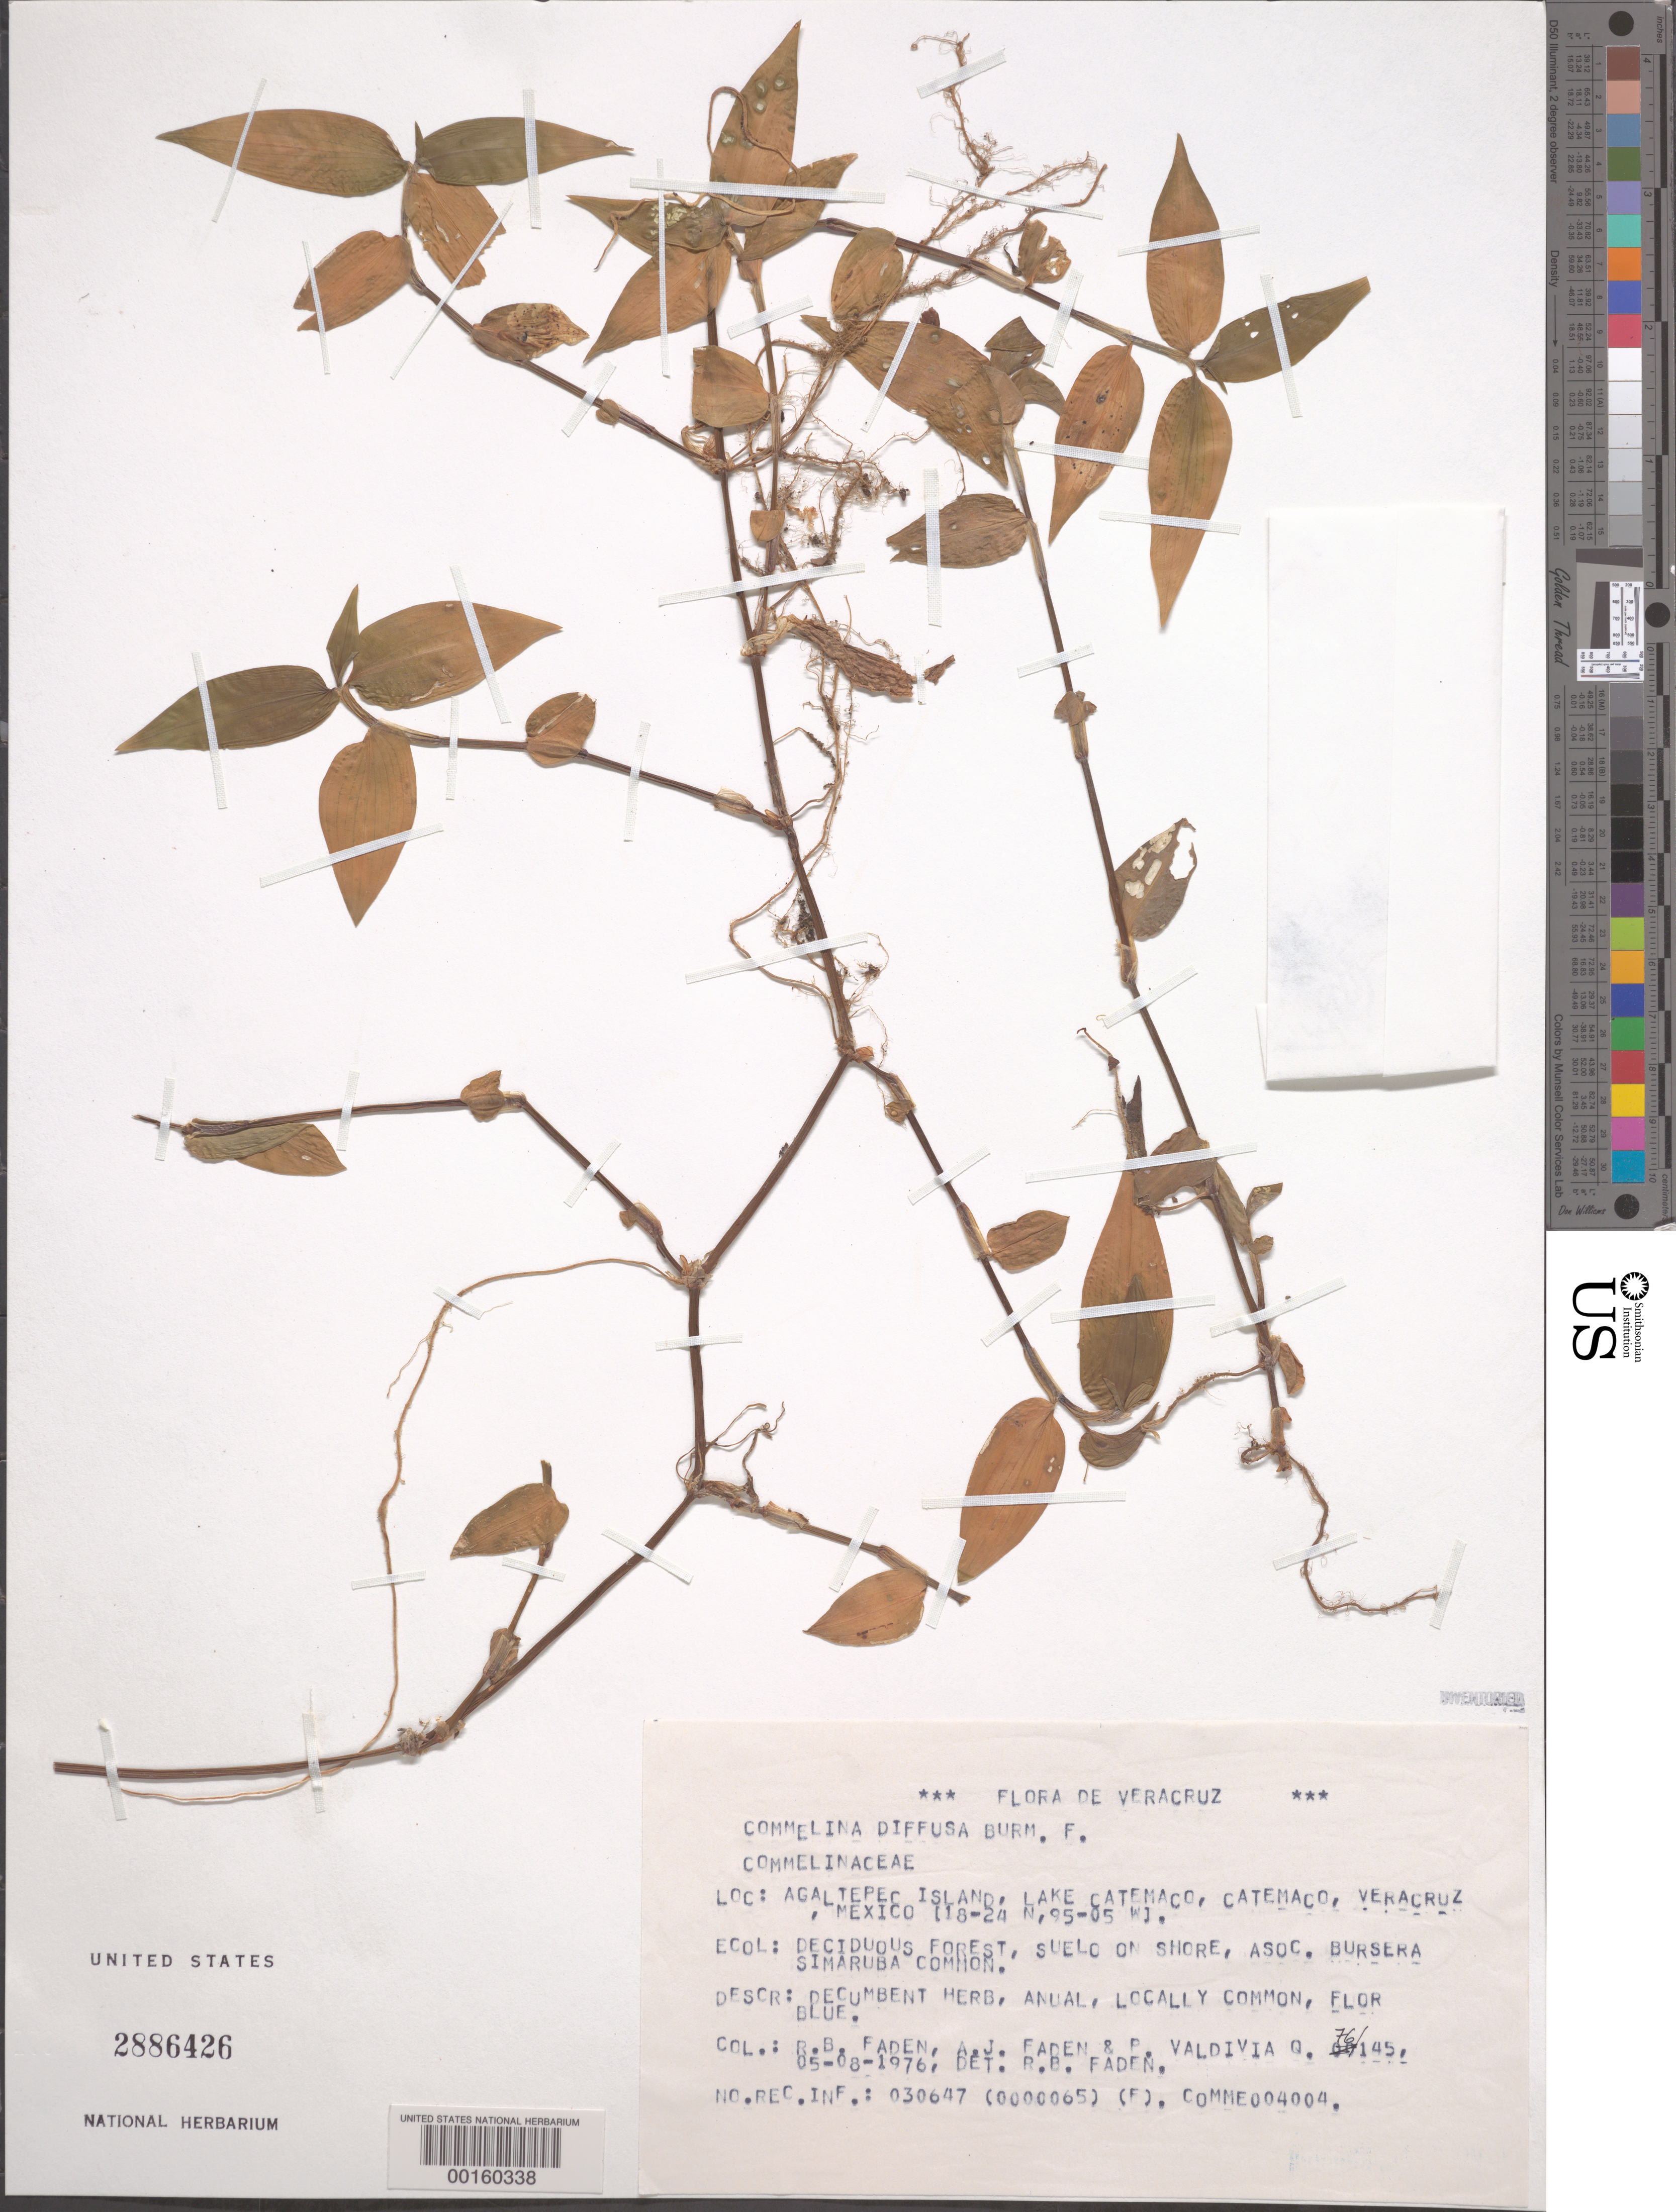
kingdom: Plantae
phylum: Tracheophyta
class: Liliopsida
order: Commelinales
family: Commelinaceae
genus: Commelina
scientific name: Commelina diffusa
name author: Burm. f.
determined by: Faden, Robert B., (US), Smithsonian Institution - National Museum of Natural History (UNITED STATES)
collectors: R. B. Faden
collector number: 76/145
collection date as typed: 05 Aug 1976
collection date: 1976-08-05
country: Mexico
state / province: Veracruz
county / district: Catemaco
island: Agaltepec Island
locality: Lake Catemaco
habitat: Decifuous forest, suelo on shore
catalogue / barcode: US 2886426